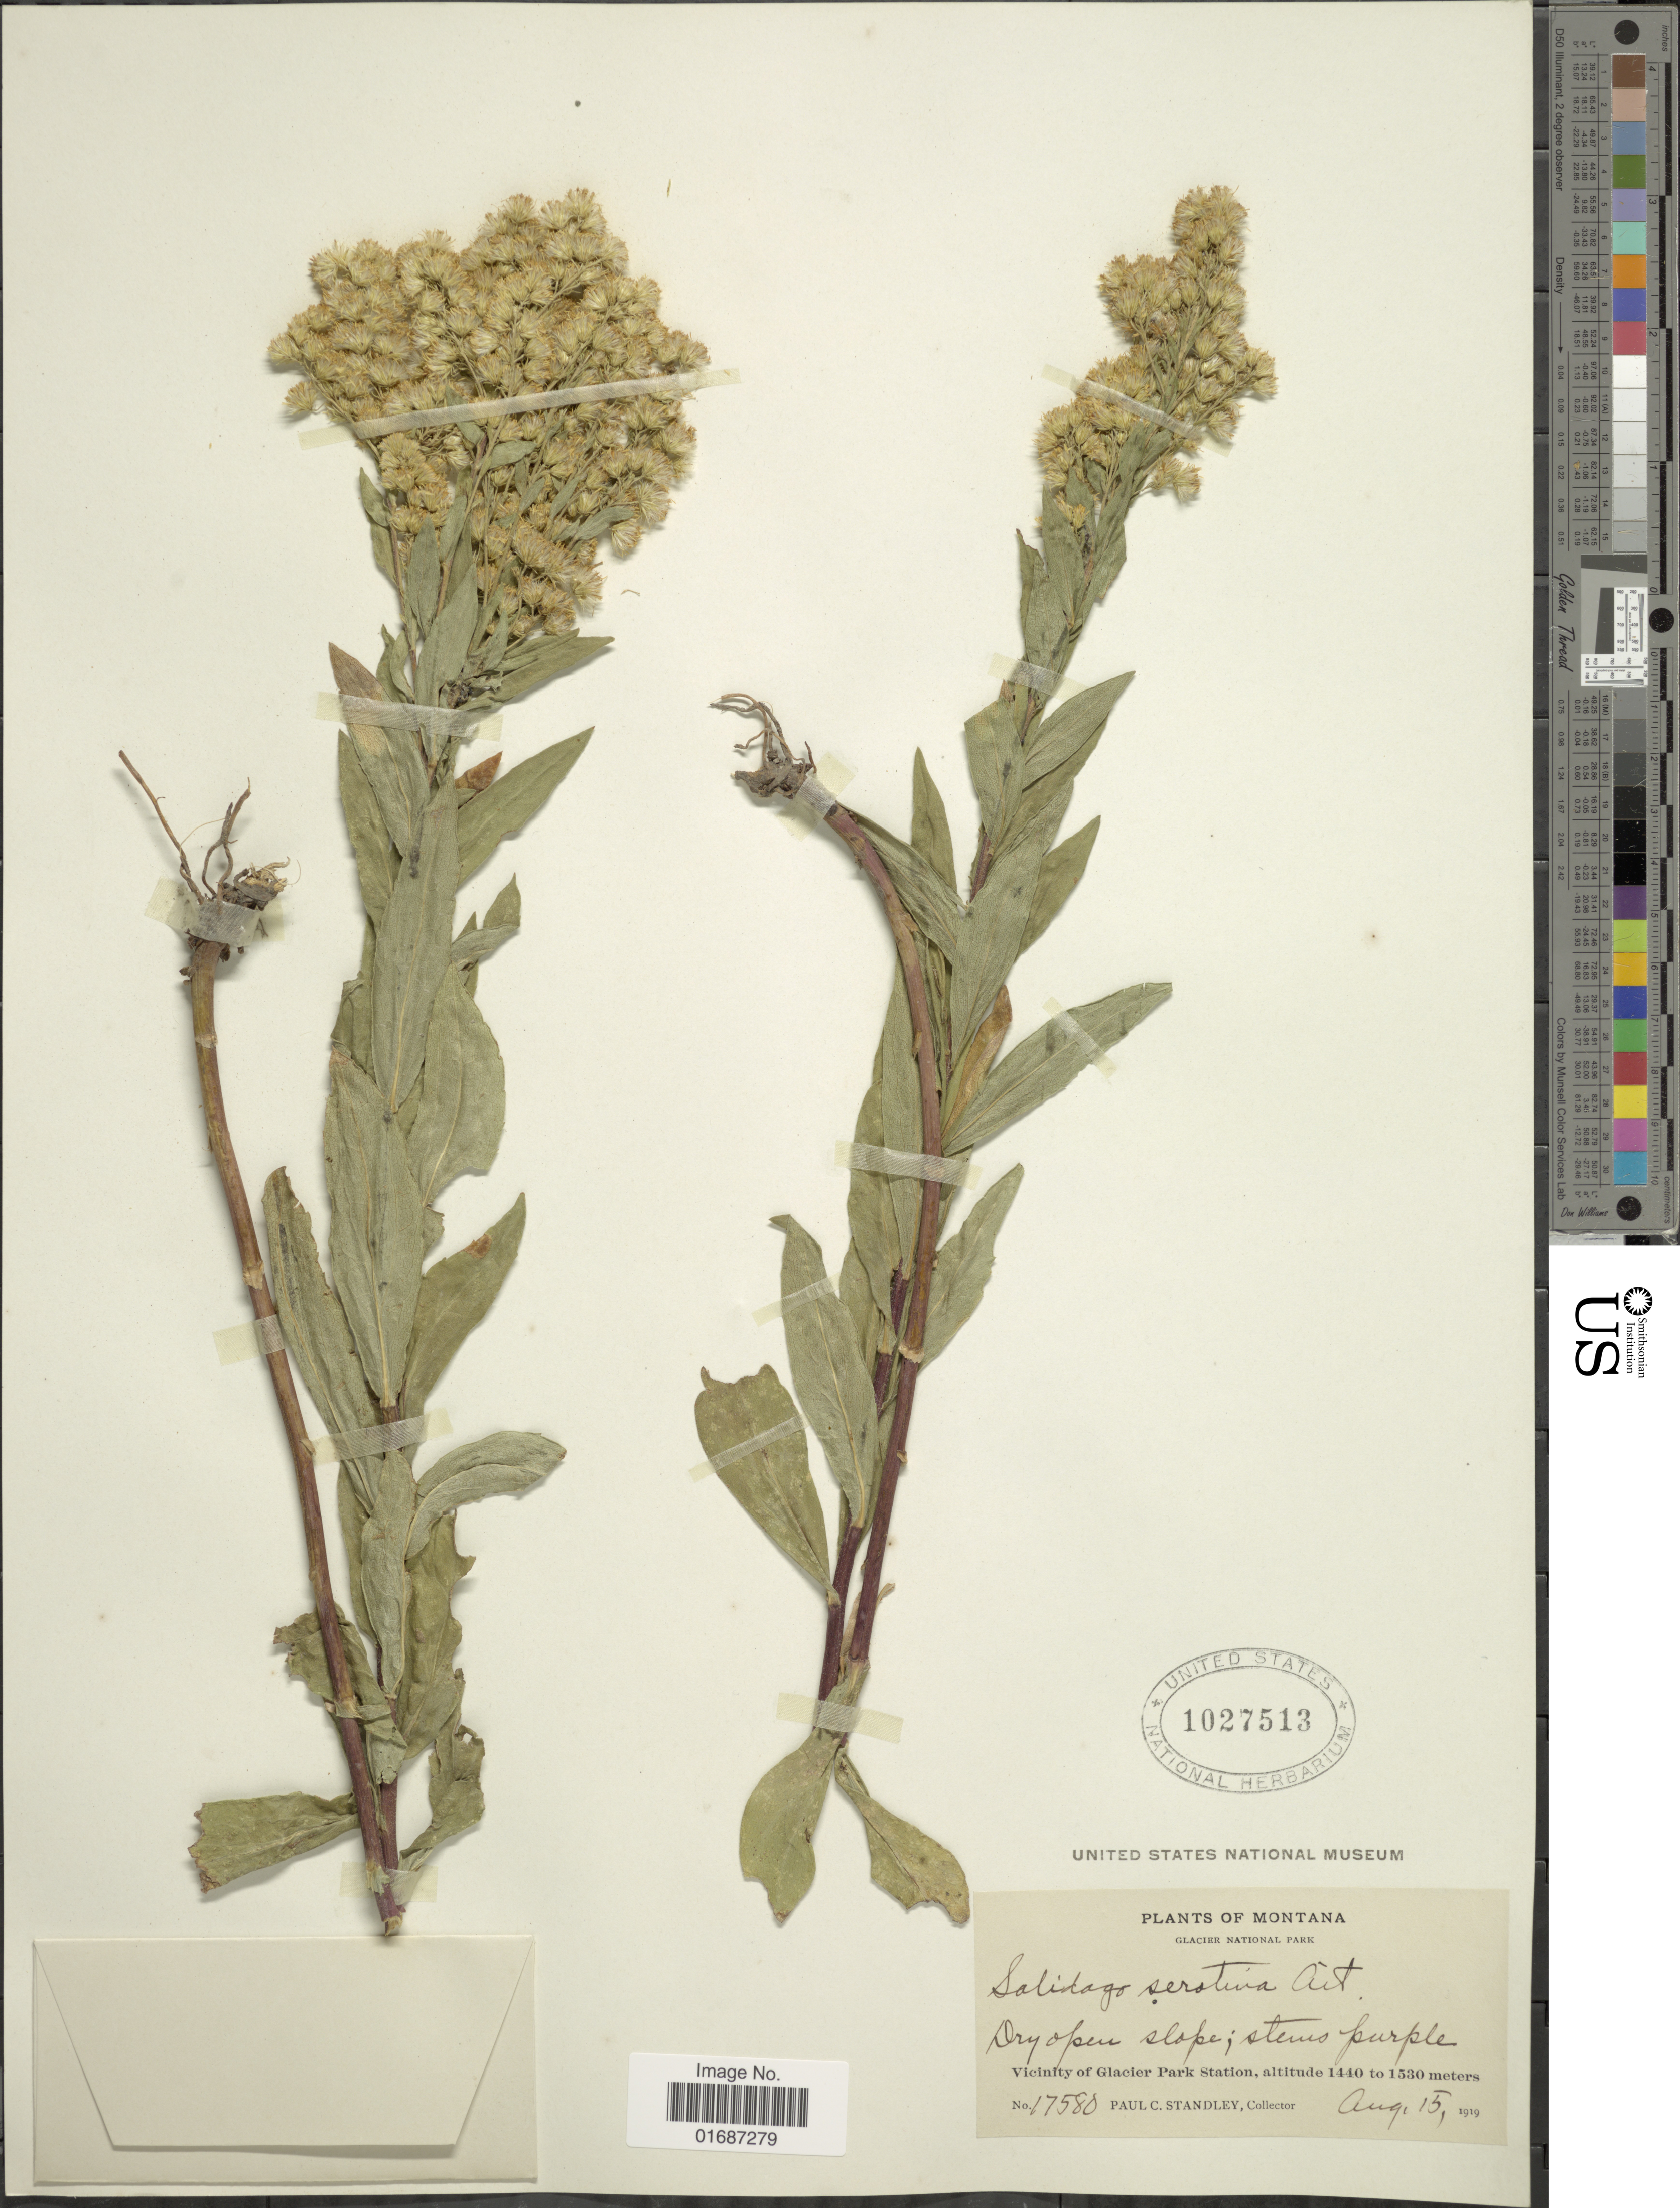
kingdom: Plantae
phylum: Tracheophyta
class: Magnoliopsida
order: Asterales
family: Asteraceae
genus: Solidago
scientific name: Solidago gigantea var. leiophylla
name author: Fernald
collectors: P. C. Standley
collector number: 17580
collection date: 1919-08-15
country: United States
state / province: Montana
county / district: Glacier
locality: Glacier National Park, Vicinity of Glacier Park Station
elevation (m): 1440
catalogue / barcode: US 1027513